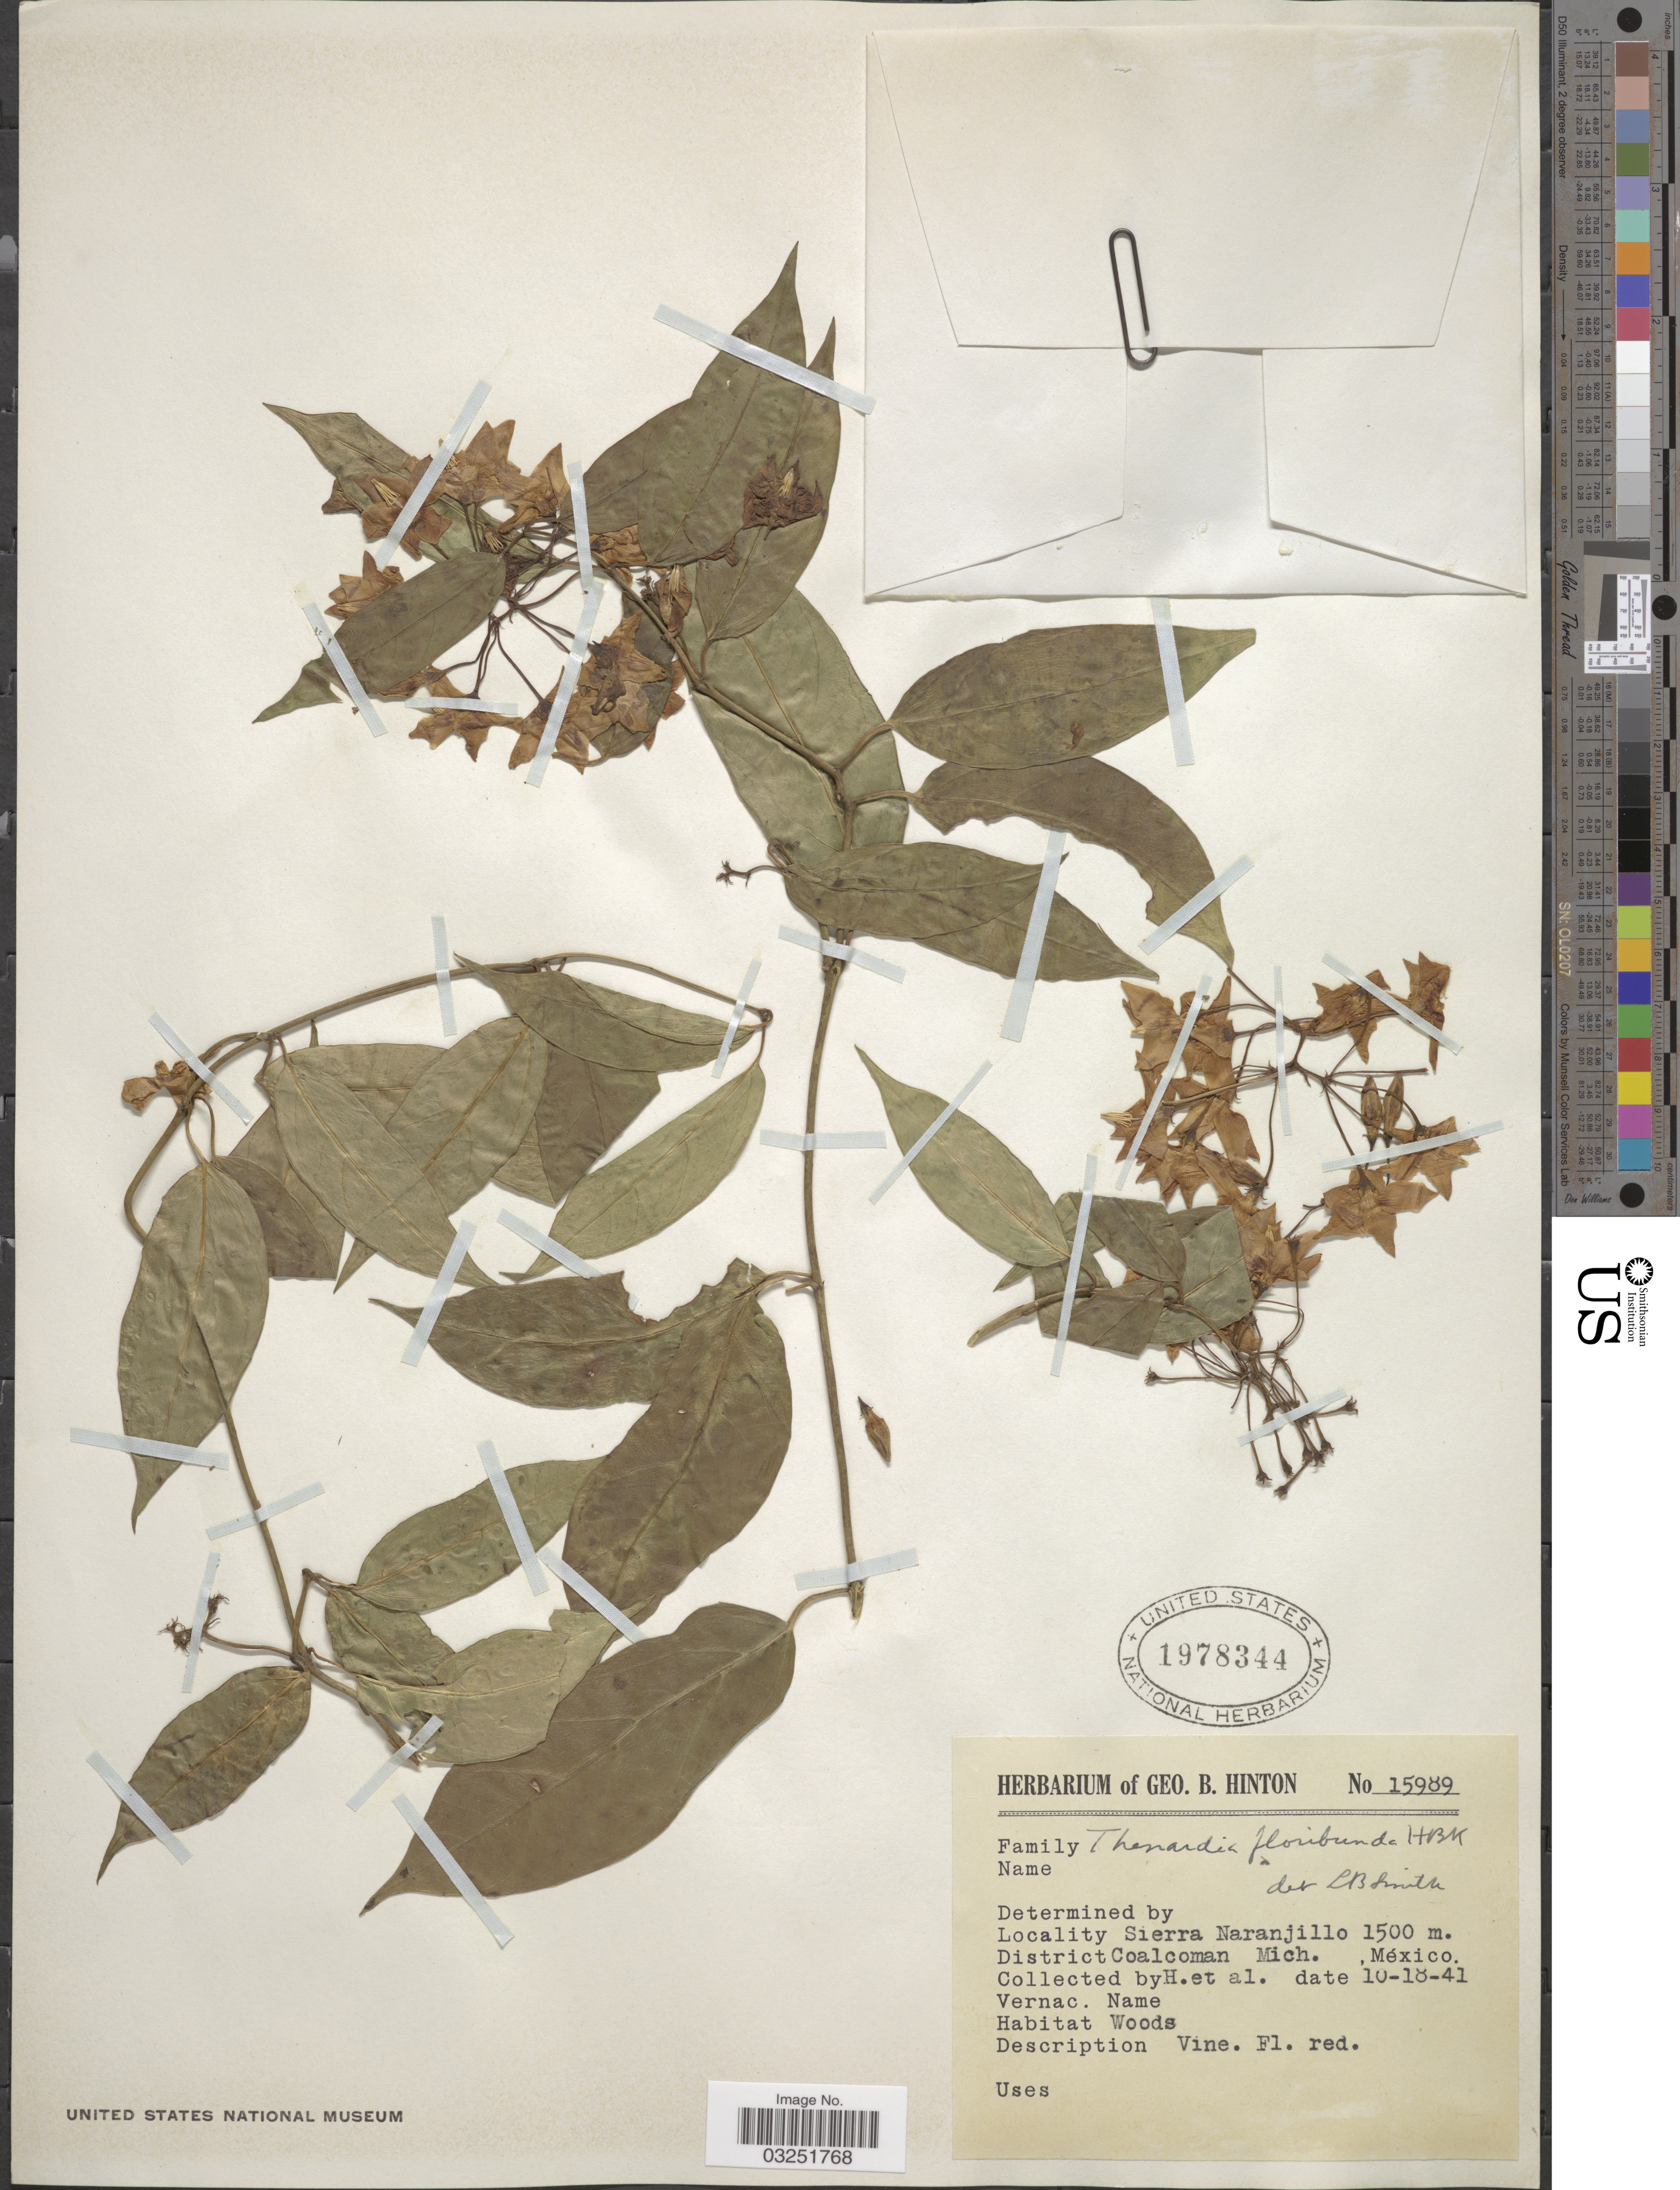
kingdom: Plantae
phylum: Tracheophyta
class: Magnoliopsida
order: Gentianales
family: Apocynaceae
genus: Thenardia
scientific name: Thenardia floribunda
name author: Kunth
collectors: G. B. Hinton & et al.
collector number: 15989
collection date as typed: Transcribed d/m/y: 18/10/41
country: Mexico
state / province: Michoacán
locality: Sierra Naranjillo, District Coalcoman Mich., México.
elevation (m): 1500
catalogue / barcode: US 1978344